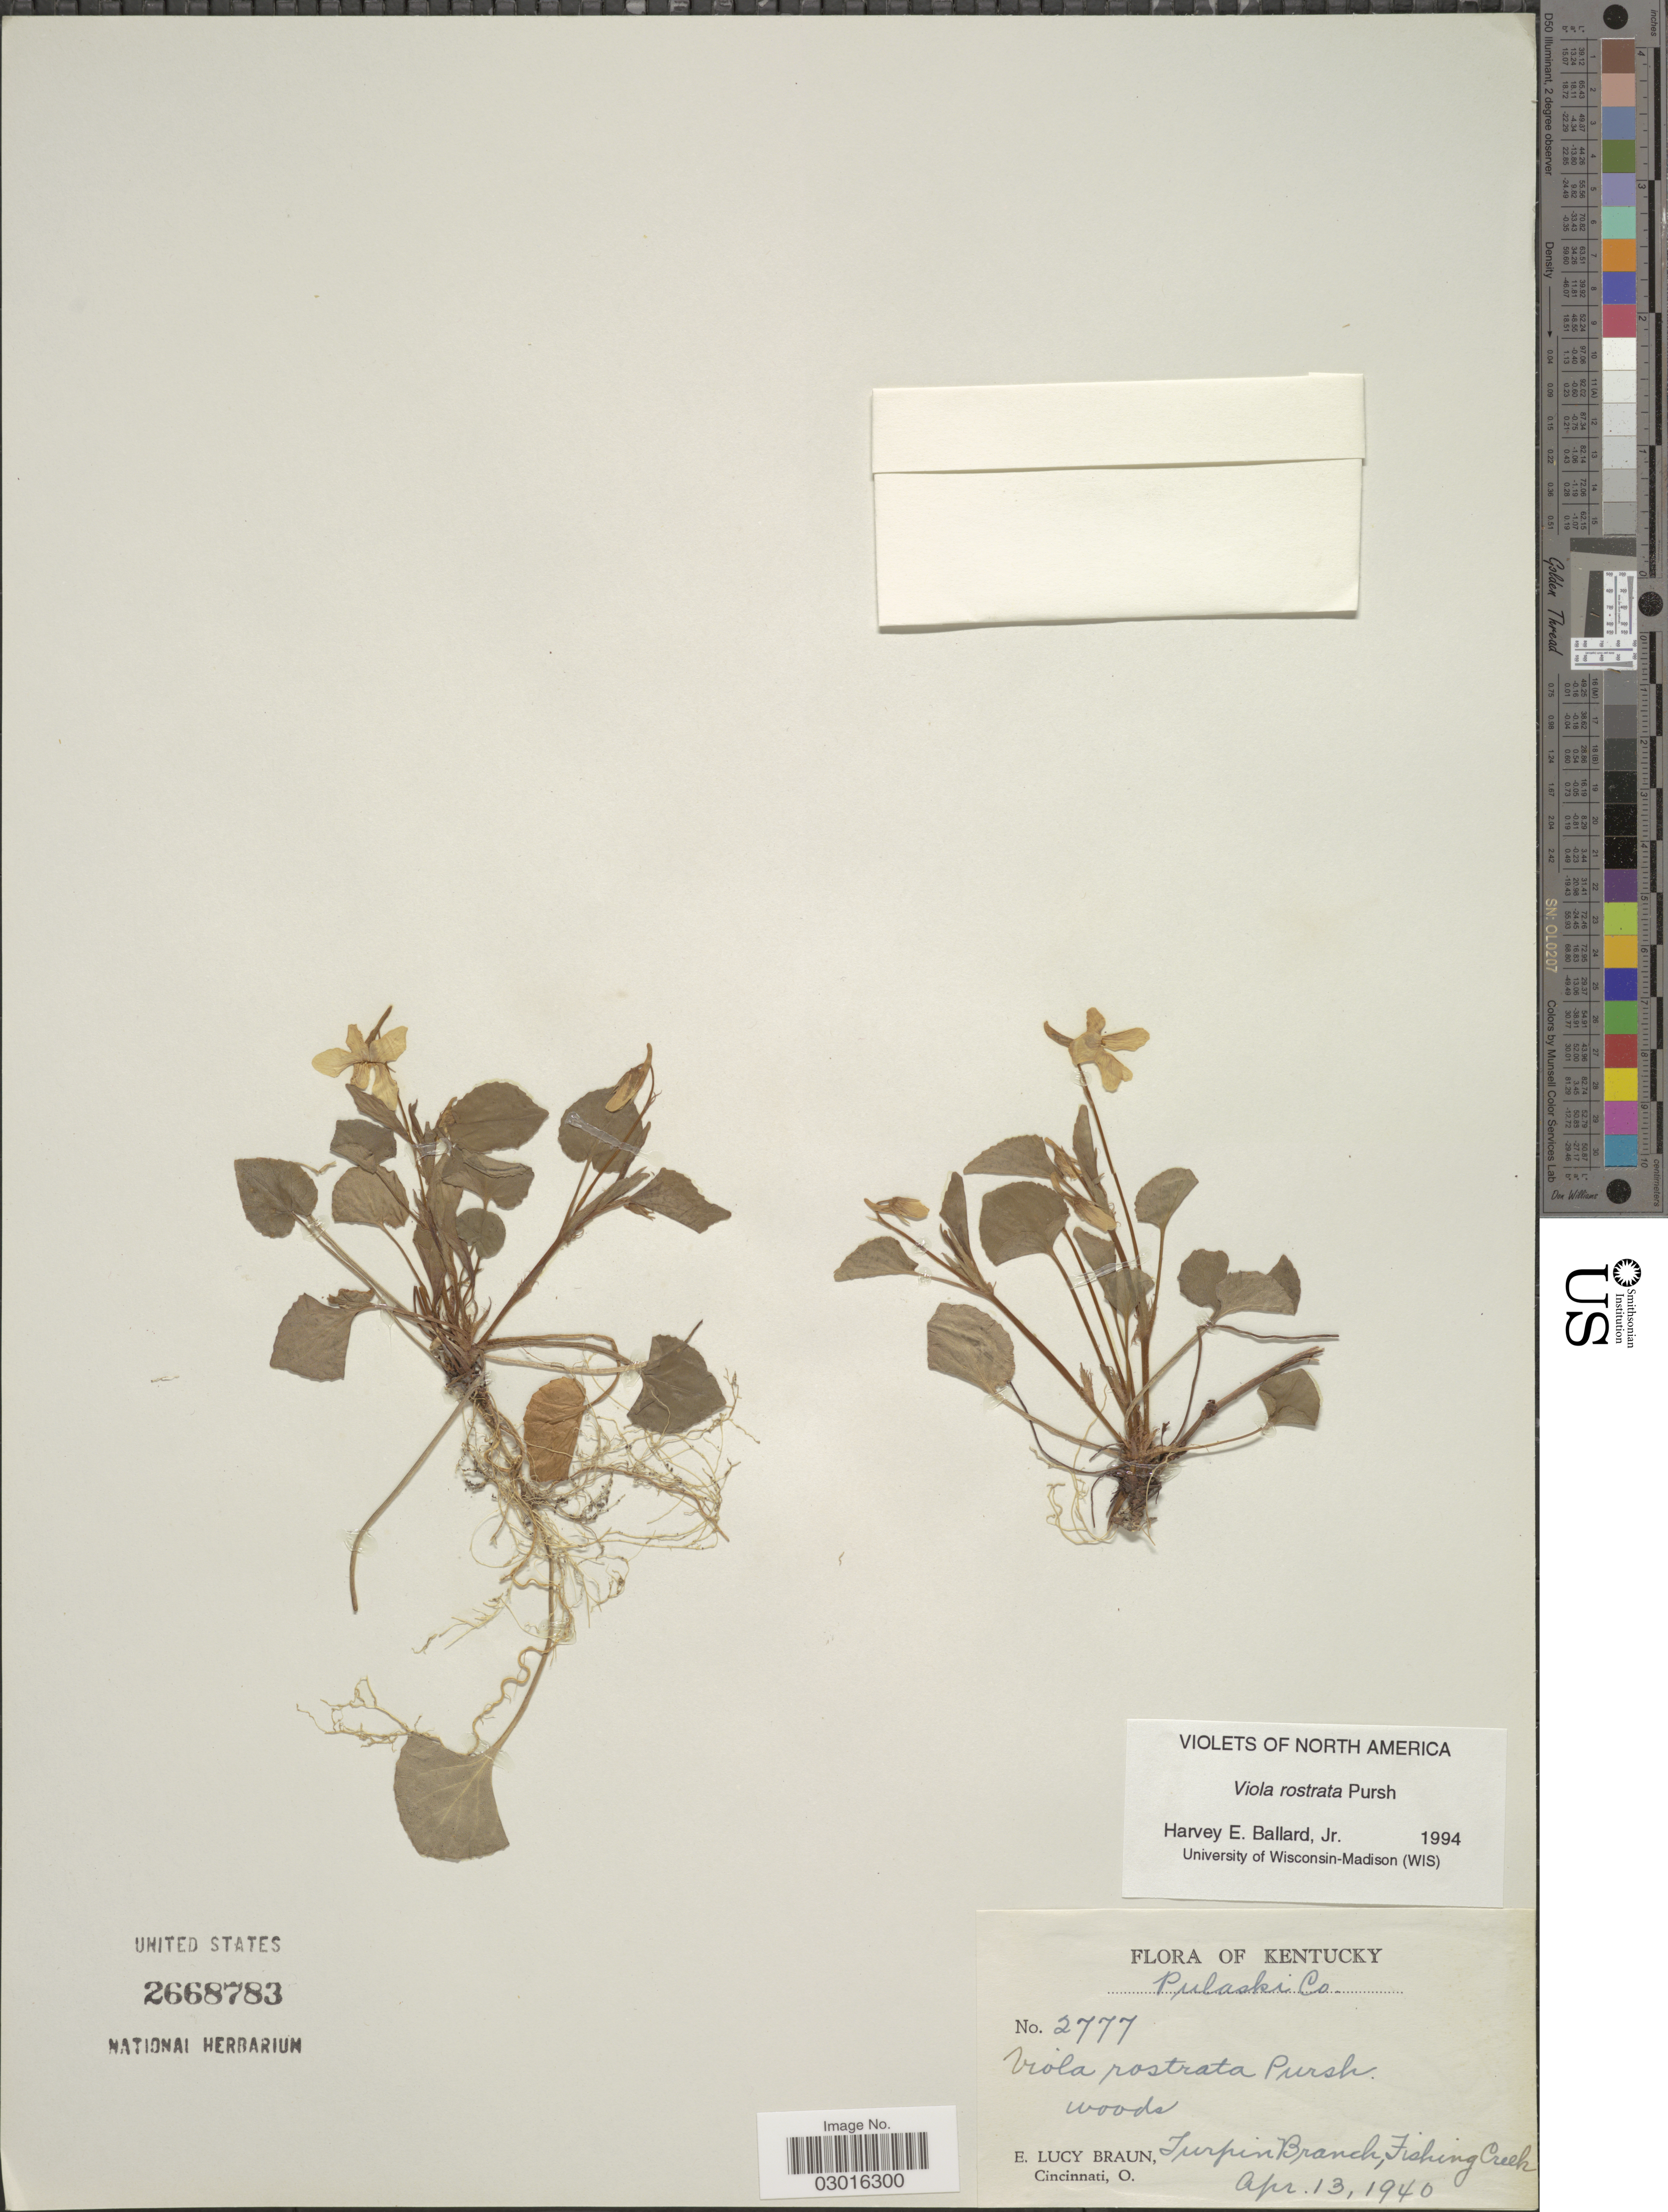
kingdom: Plantae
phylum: Tracheophyta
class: Magnoliopsida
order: Malpighiales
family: Violaceae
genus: Viola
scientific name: Viola rostrata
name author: Pursh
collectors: E. L. Braun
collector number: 2777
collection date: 1940-04-13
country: United States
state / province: Kentucky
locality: Pulaski Co., Turpin Branch, Fishing Creek.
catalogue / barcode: US 2668783